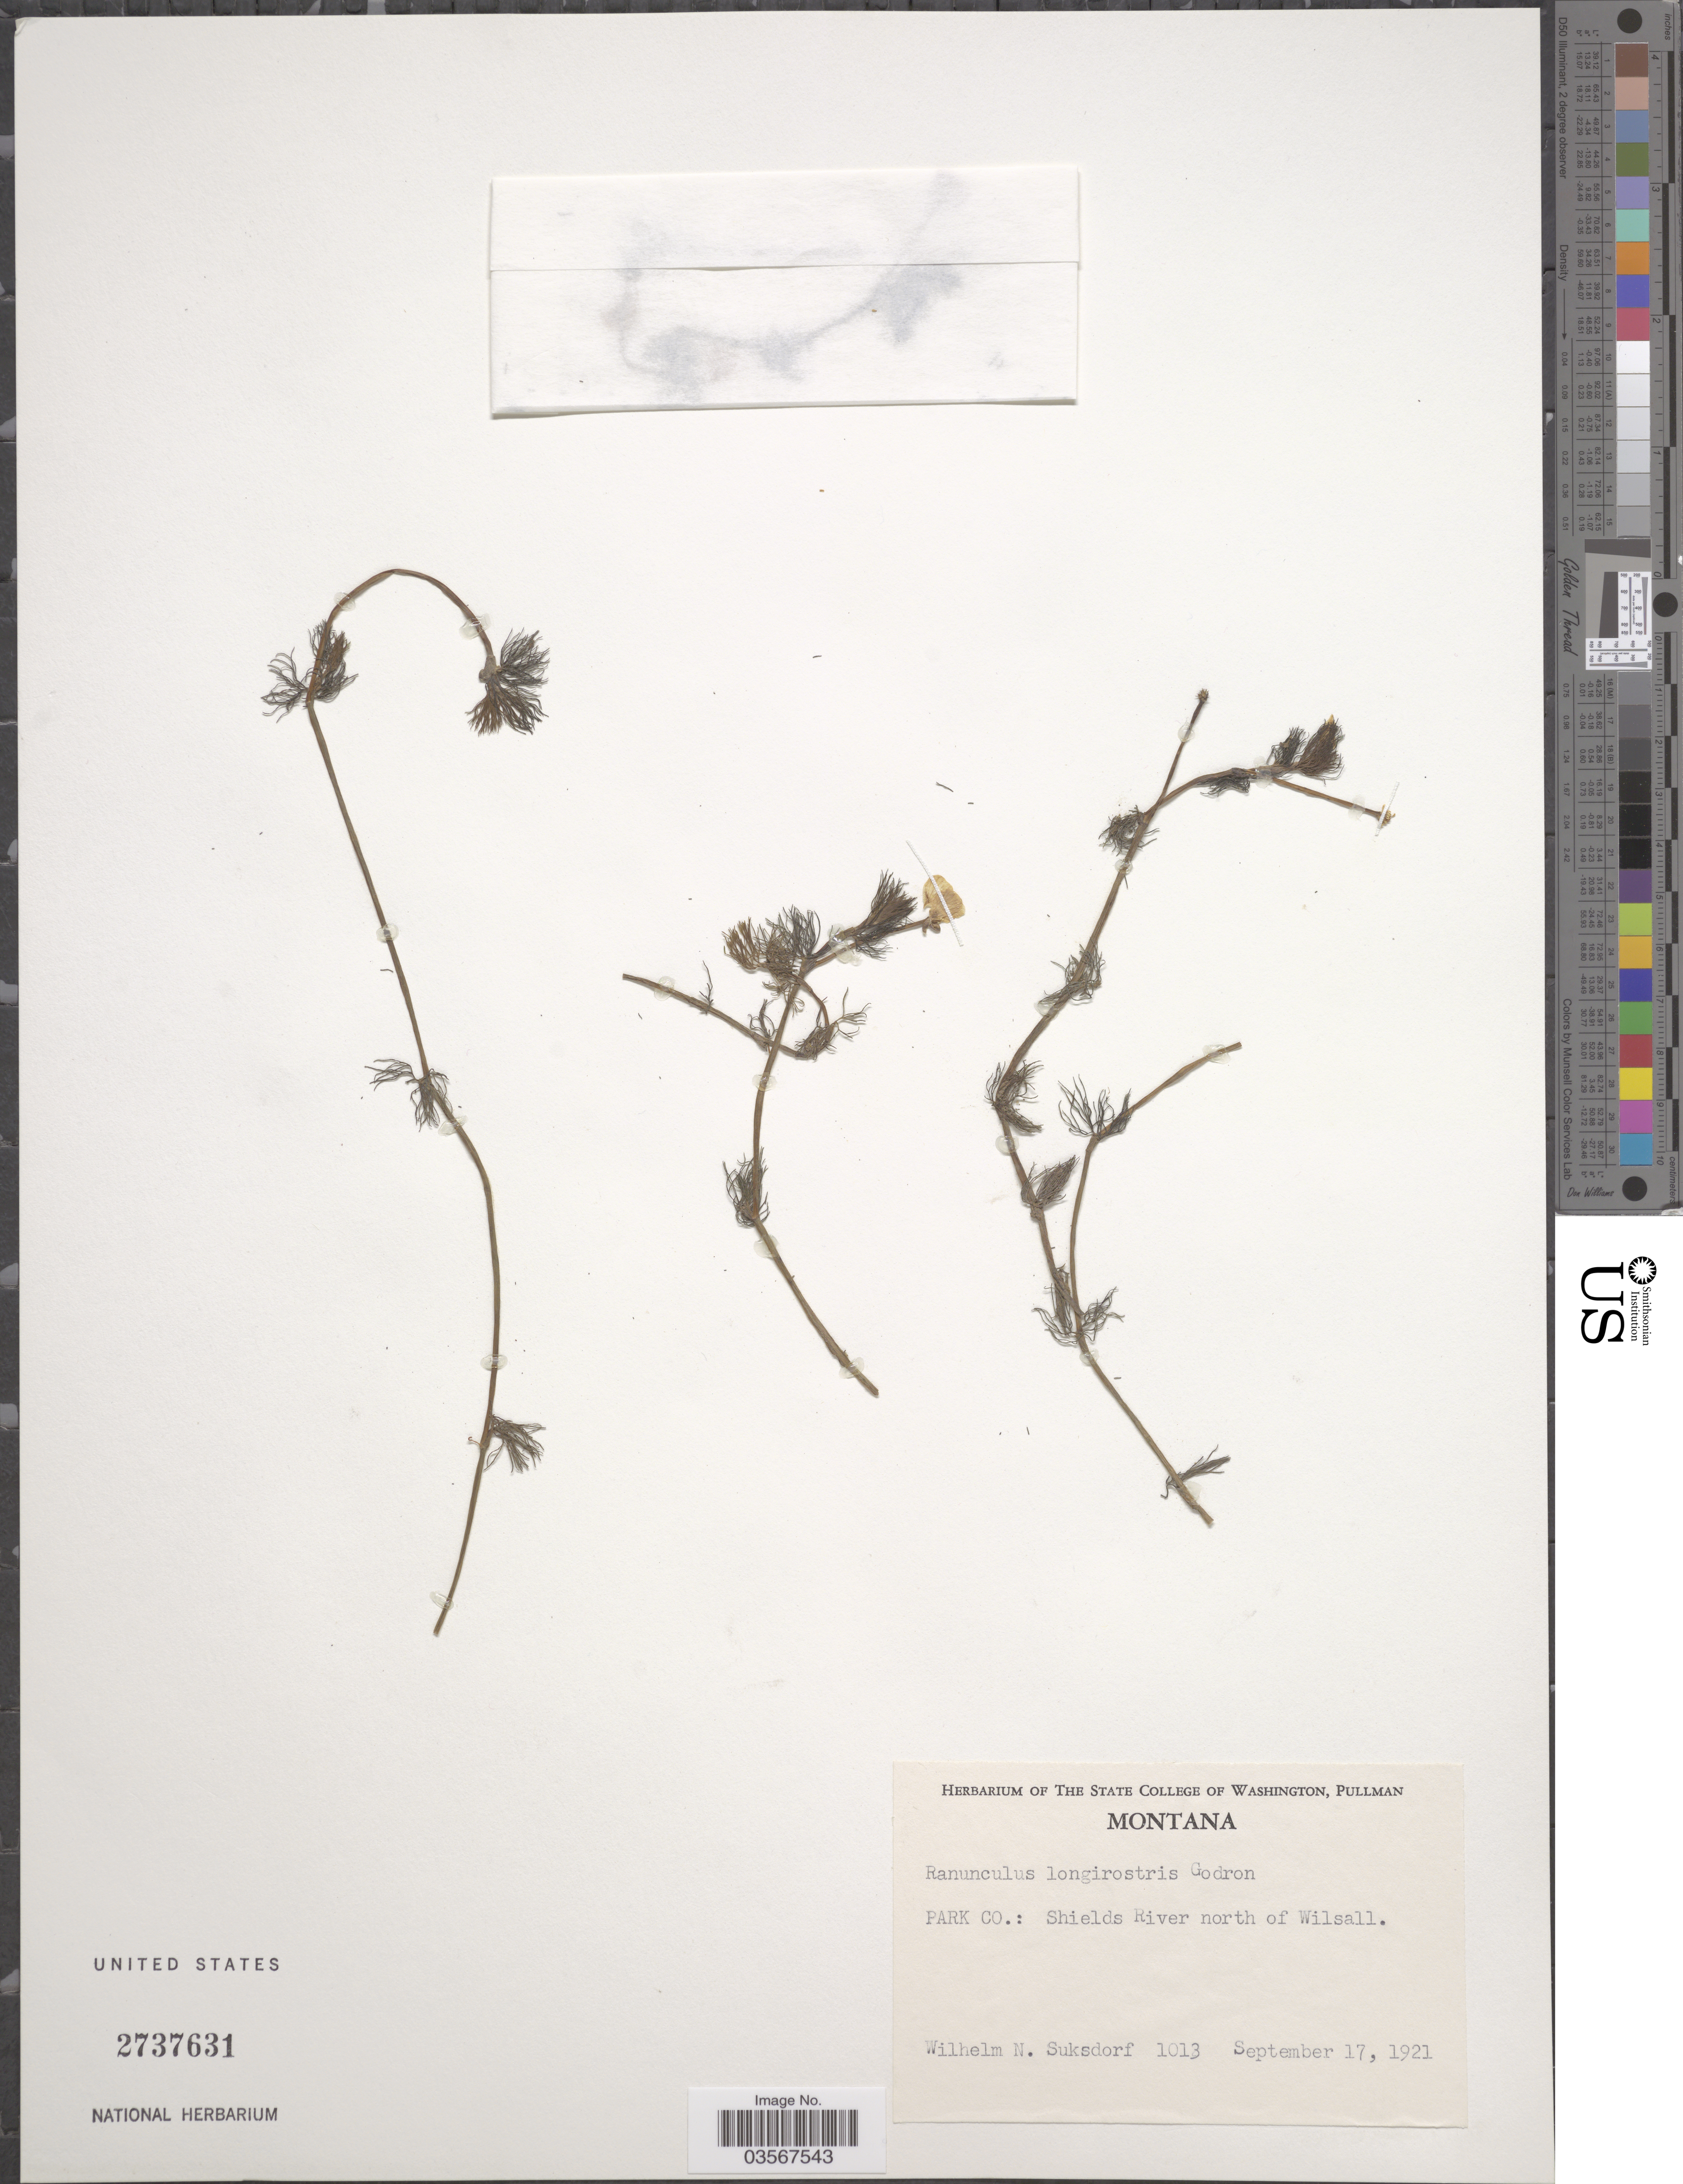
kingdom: Plantae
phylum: Tracheophyta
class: Magnoliopsida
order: Ranunculales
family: Ranunculaceae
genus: Ranunculus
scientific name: Ranunculus longirostris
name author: Godr.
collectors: W. N. Suksdorf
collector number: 1013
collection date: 1921-09-17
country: United States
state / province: Montana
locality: Park Co.: Shields River north of Wilsall.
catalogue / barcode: US 2737631